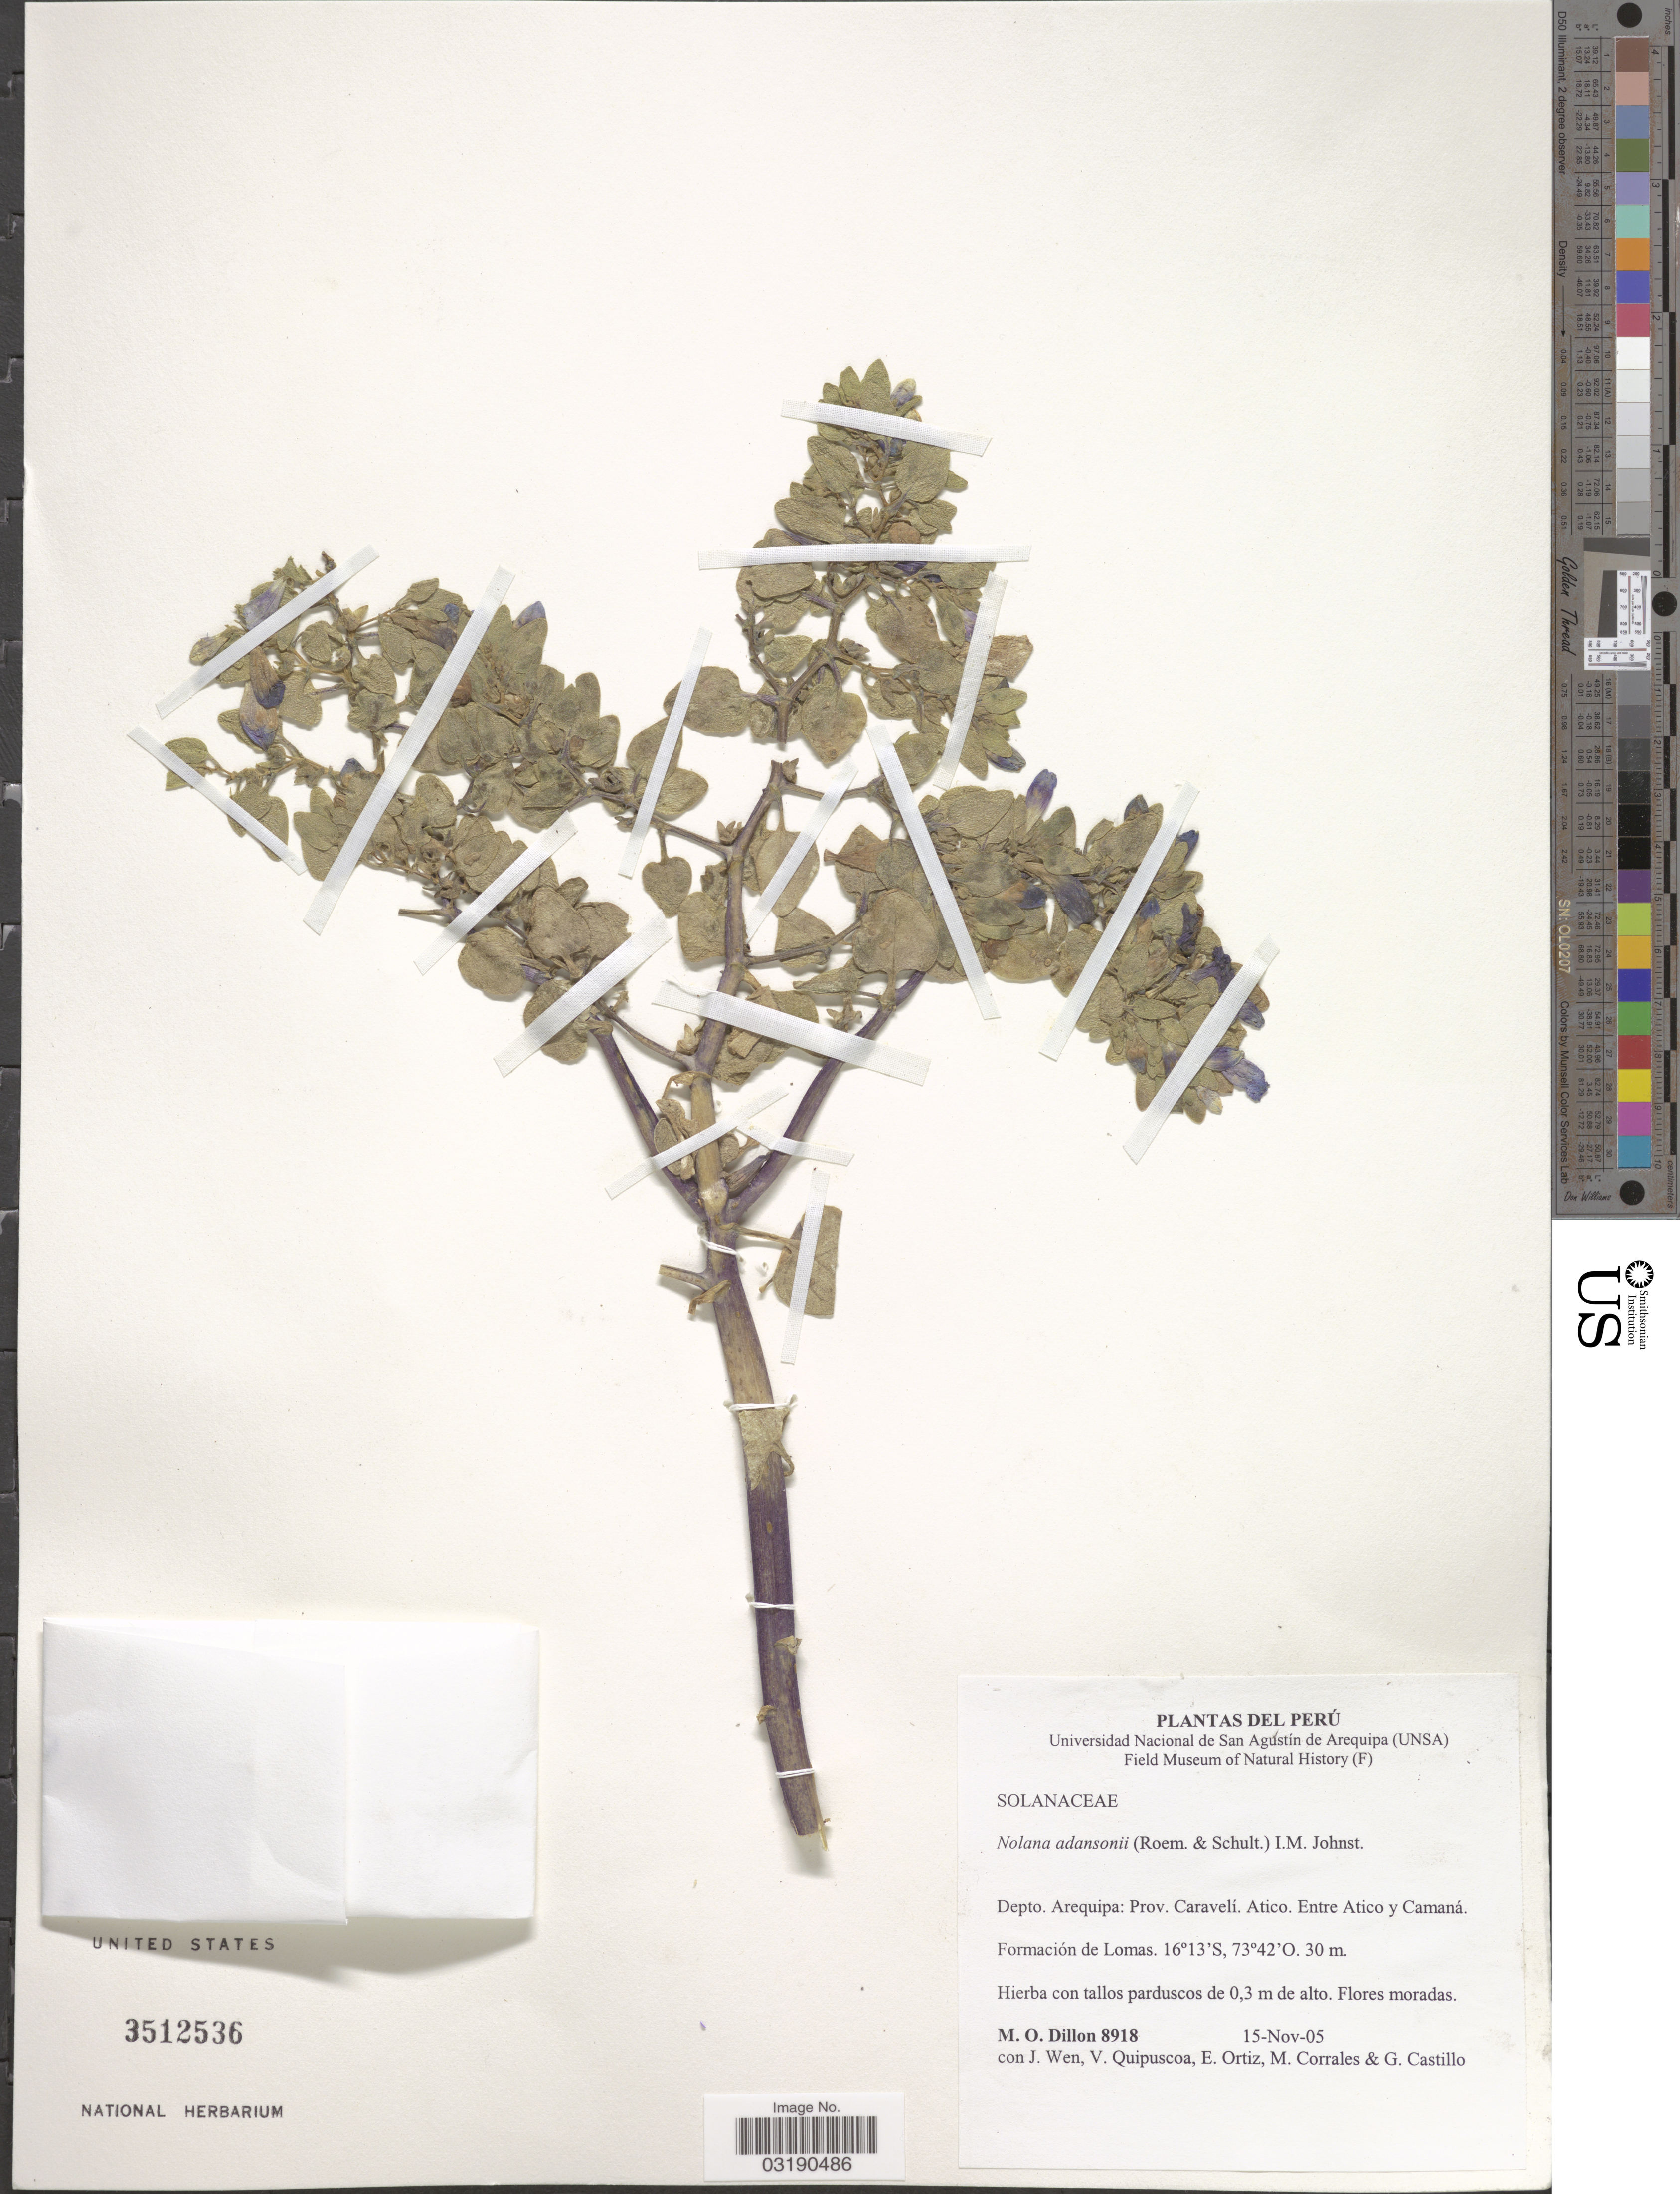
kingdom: Plantae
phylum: Tracheophyta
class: Magnoliopsida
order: Solanales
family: Solanaceae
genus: Nolana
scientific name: Nolana adansonii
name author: I.M. Johnst.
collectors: M. O. Dillon, J. Wen, V. Quipuscoa, E. Ortiz & et al.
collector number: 8918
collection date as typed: Transcribed d/m/y: 15/11/5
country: Peru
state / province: Arequipa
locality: Depto. Arequipa: Prov. Caravelí. Atico. Entre Atico y Camaná.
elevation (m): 30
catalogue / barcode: US 3512536